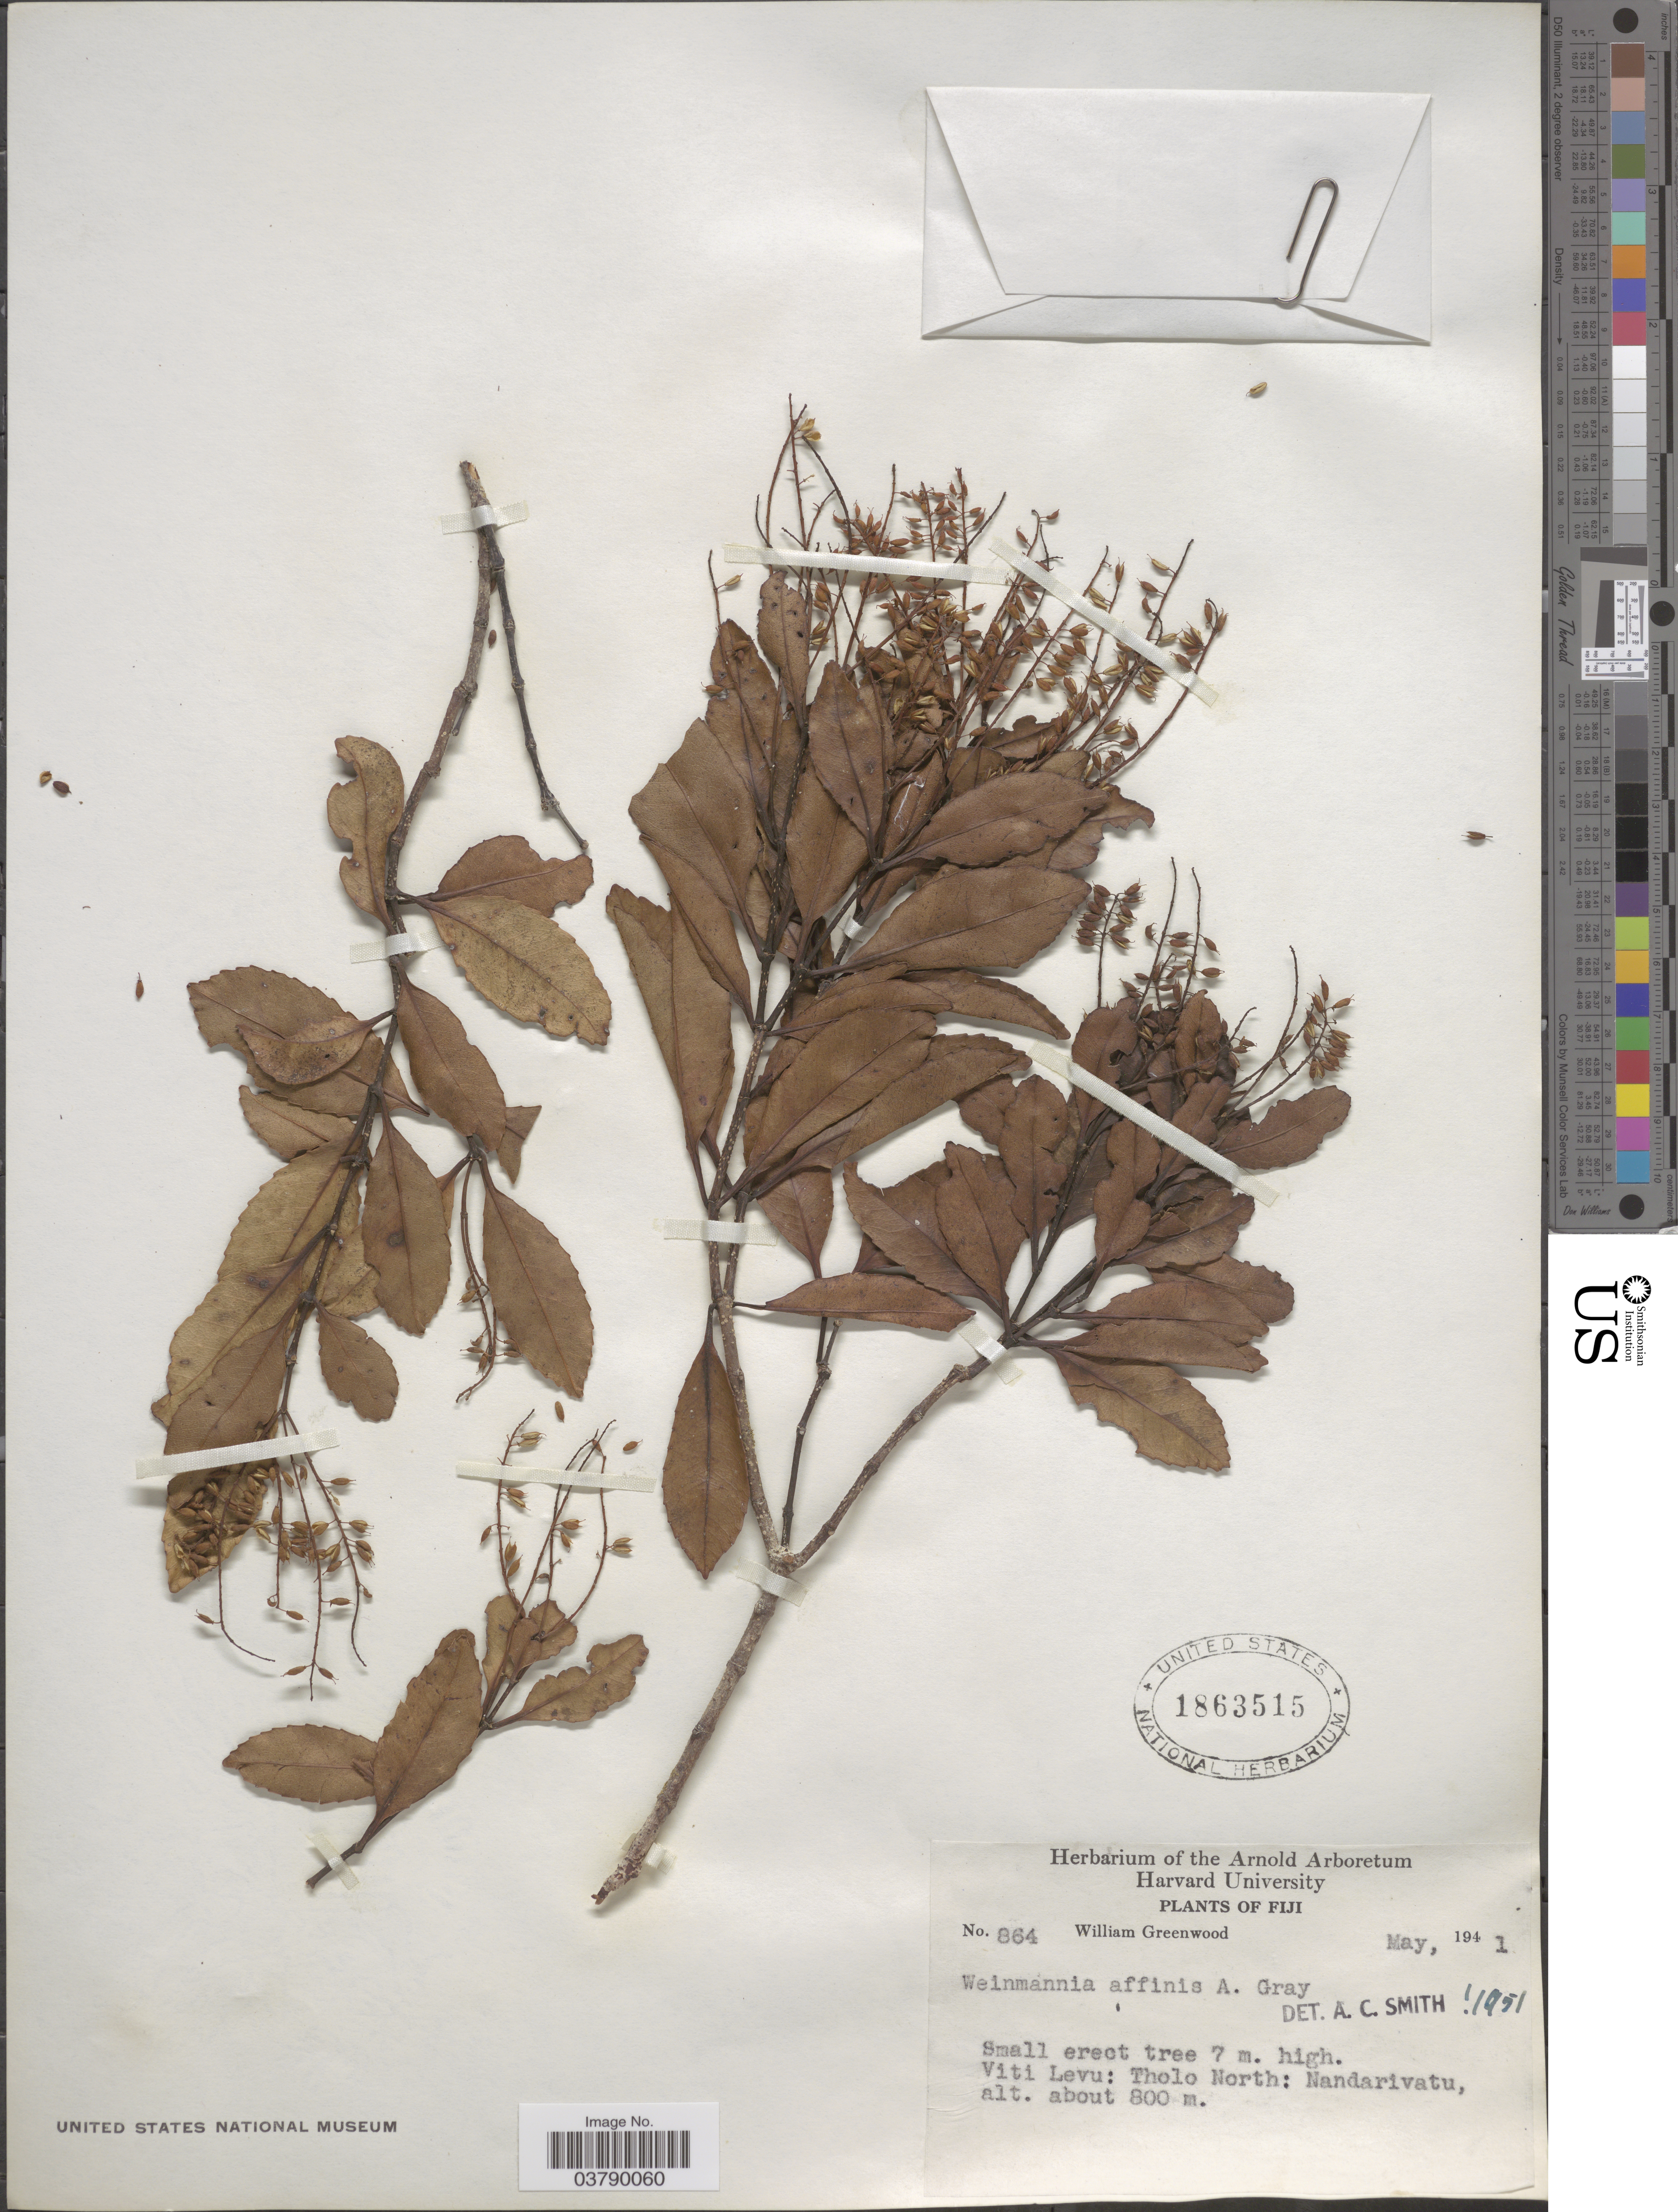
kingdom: Plantae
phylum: Tracheophyta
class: Magnoliopsida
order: Oxalidales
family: Cunoniaceae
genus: Pterophylla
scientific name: Pterophylla affinis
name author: (A. Gray) Pillon & H.C. Hopkins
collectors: W. Greenwood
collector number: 864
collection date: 1941-05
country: Fiji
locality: Viti Levu: Tholo North: Nandarivatu.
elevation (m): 800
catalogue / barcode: US 1863515